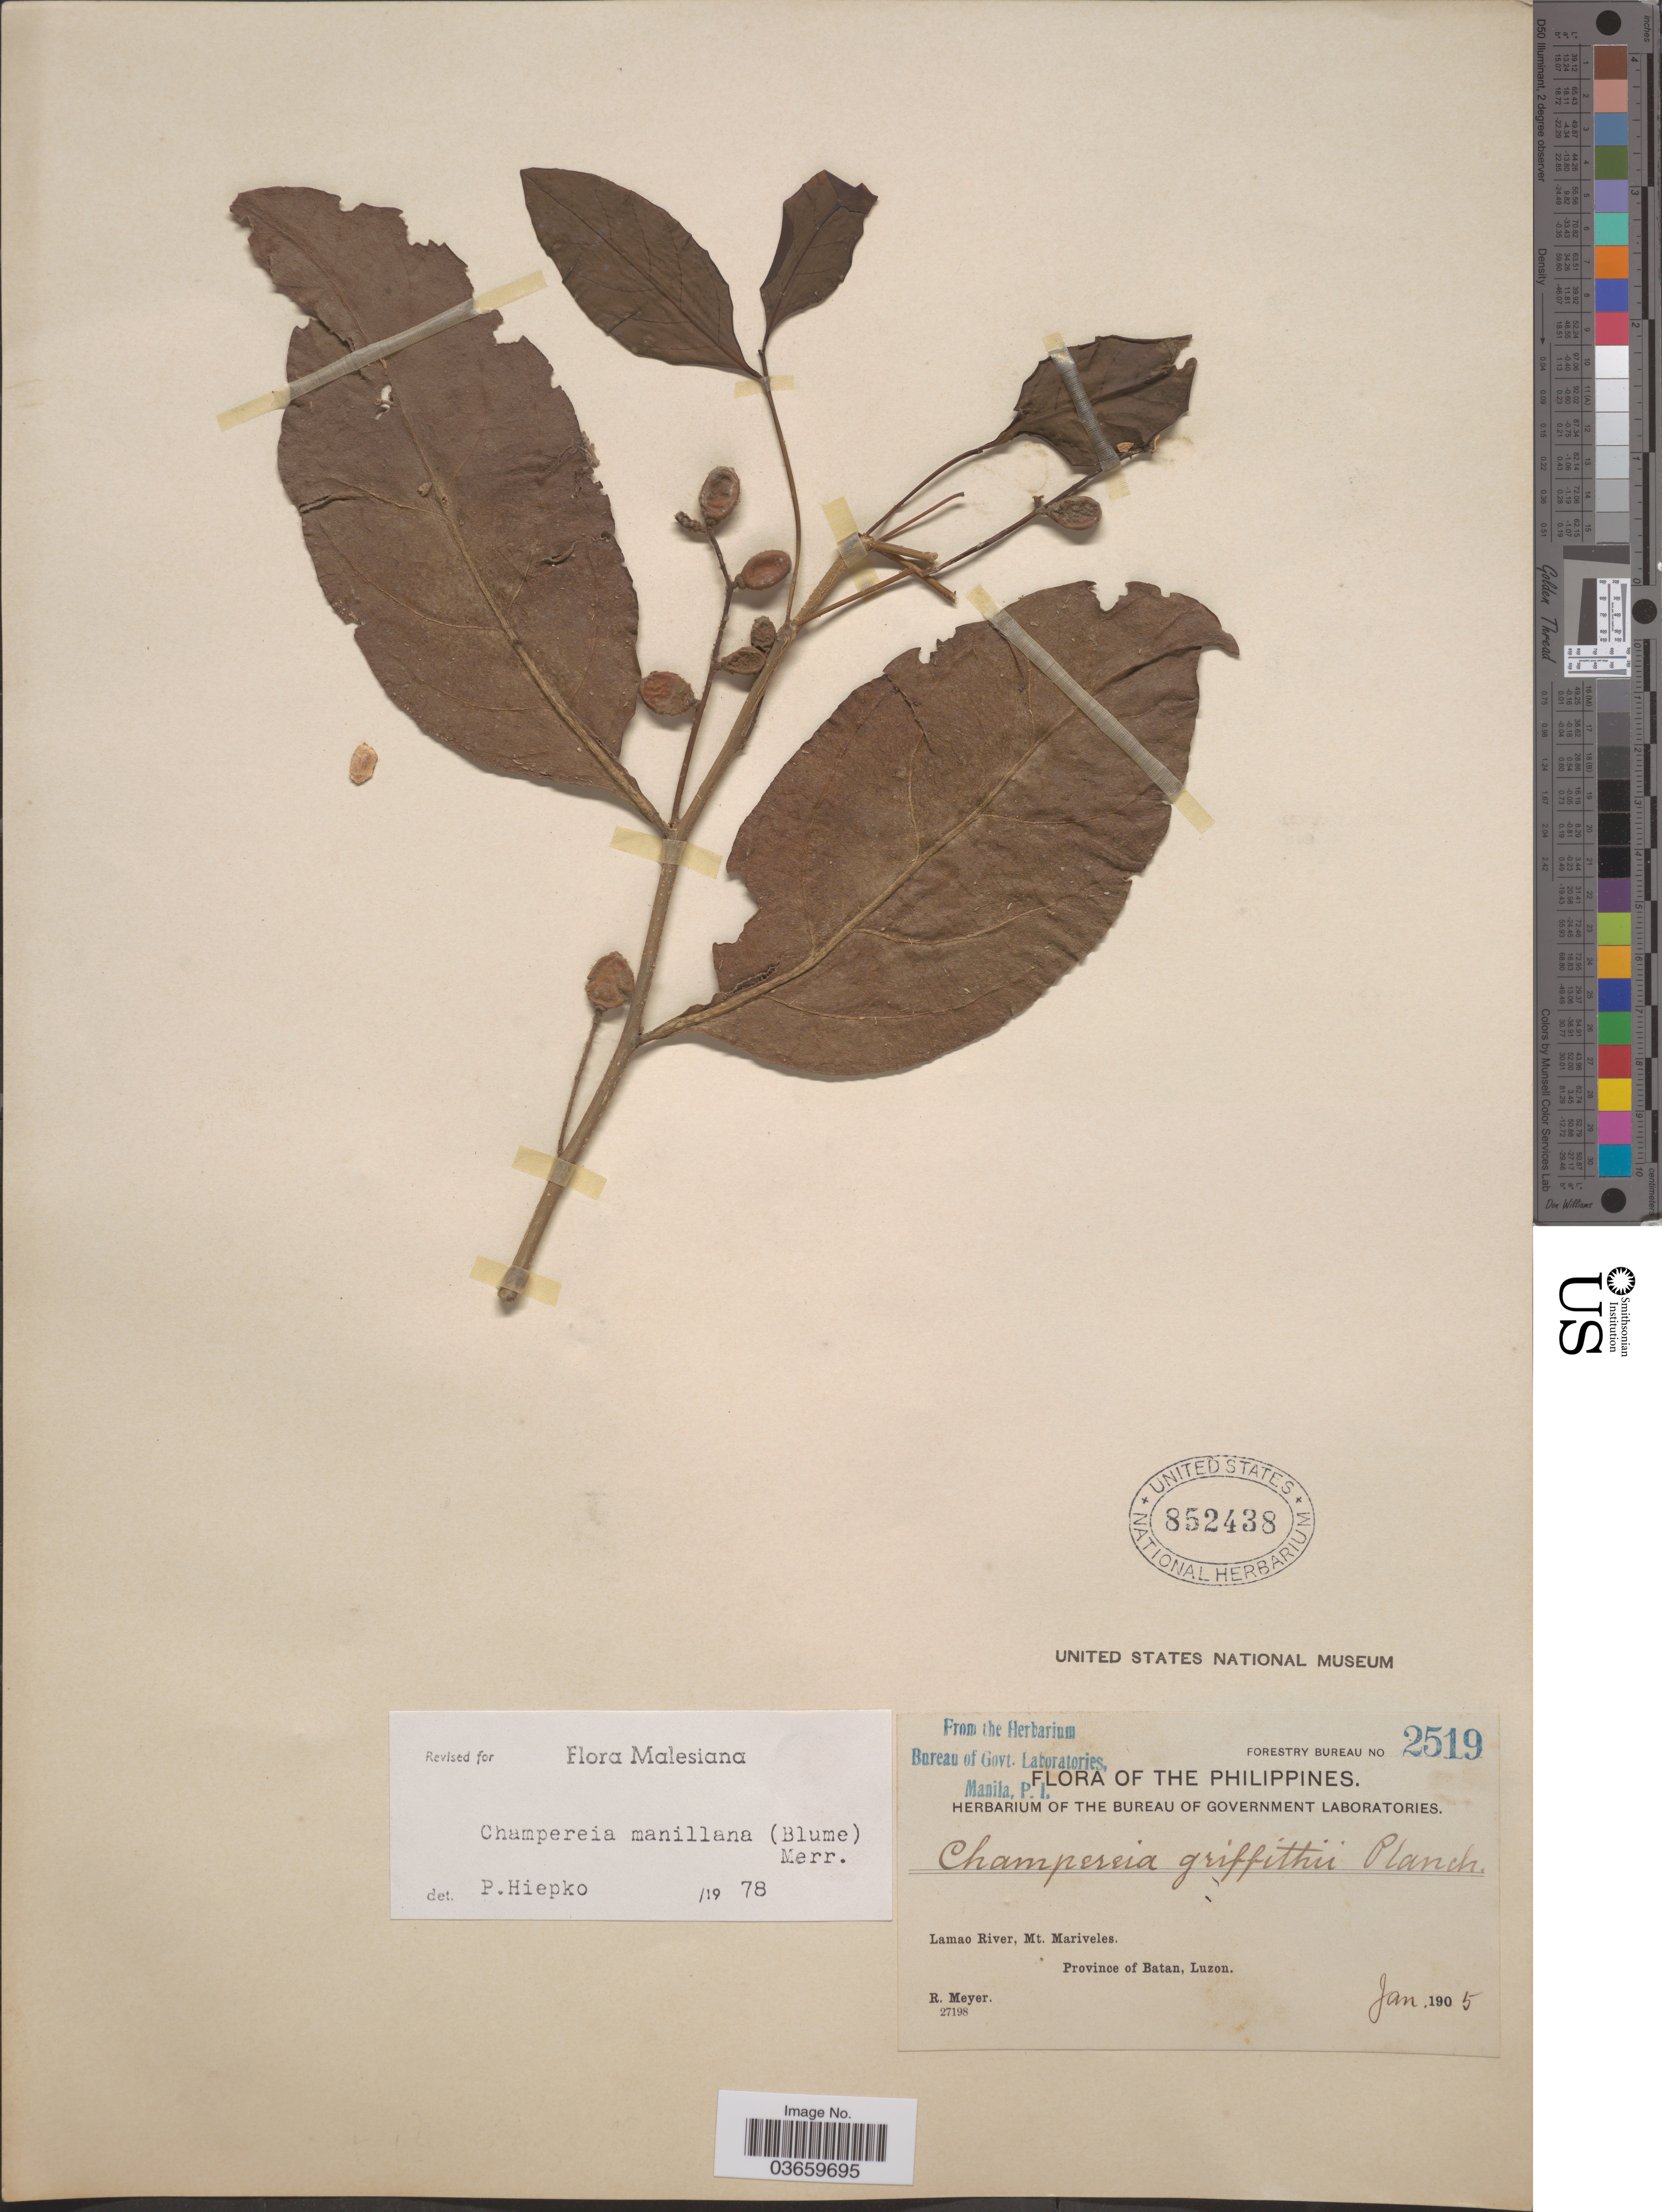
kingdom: Plantae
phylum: Tracheophyta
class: Magnoliopsida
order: Santalales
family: Opiliaceae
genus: Champereia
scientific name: Champereia manillana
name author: (Blume) Merr.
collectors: R. Meyer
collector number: Forestry Bureau 2519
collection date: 1905-01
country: Philippines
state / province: Cagayan Valley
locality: Lamao River, Mt. Mariveles. Province of Batan, Luzon.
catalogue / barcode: US 852438